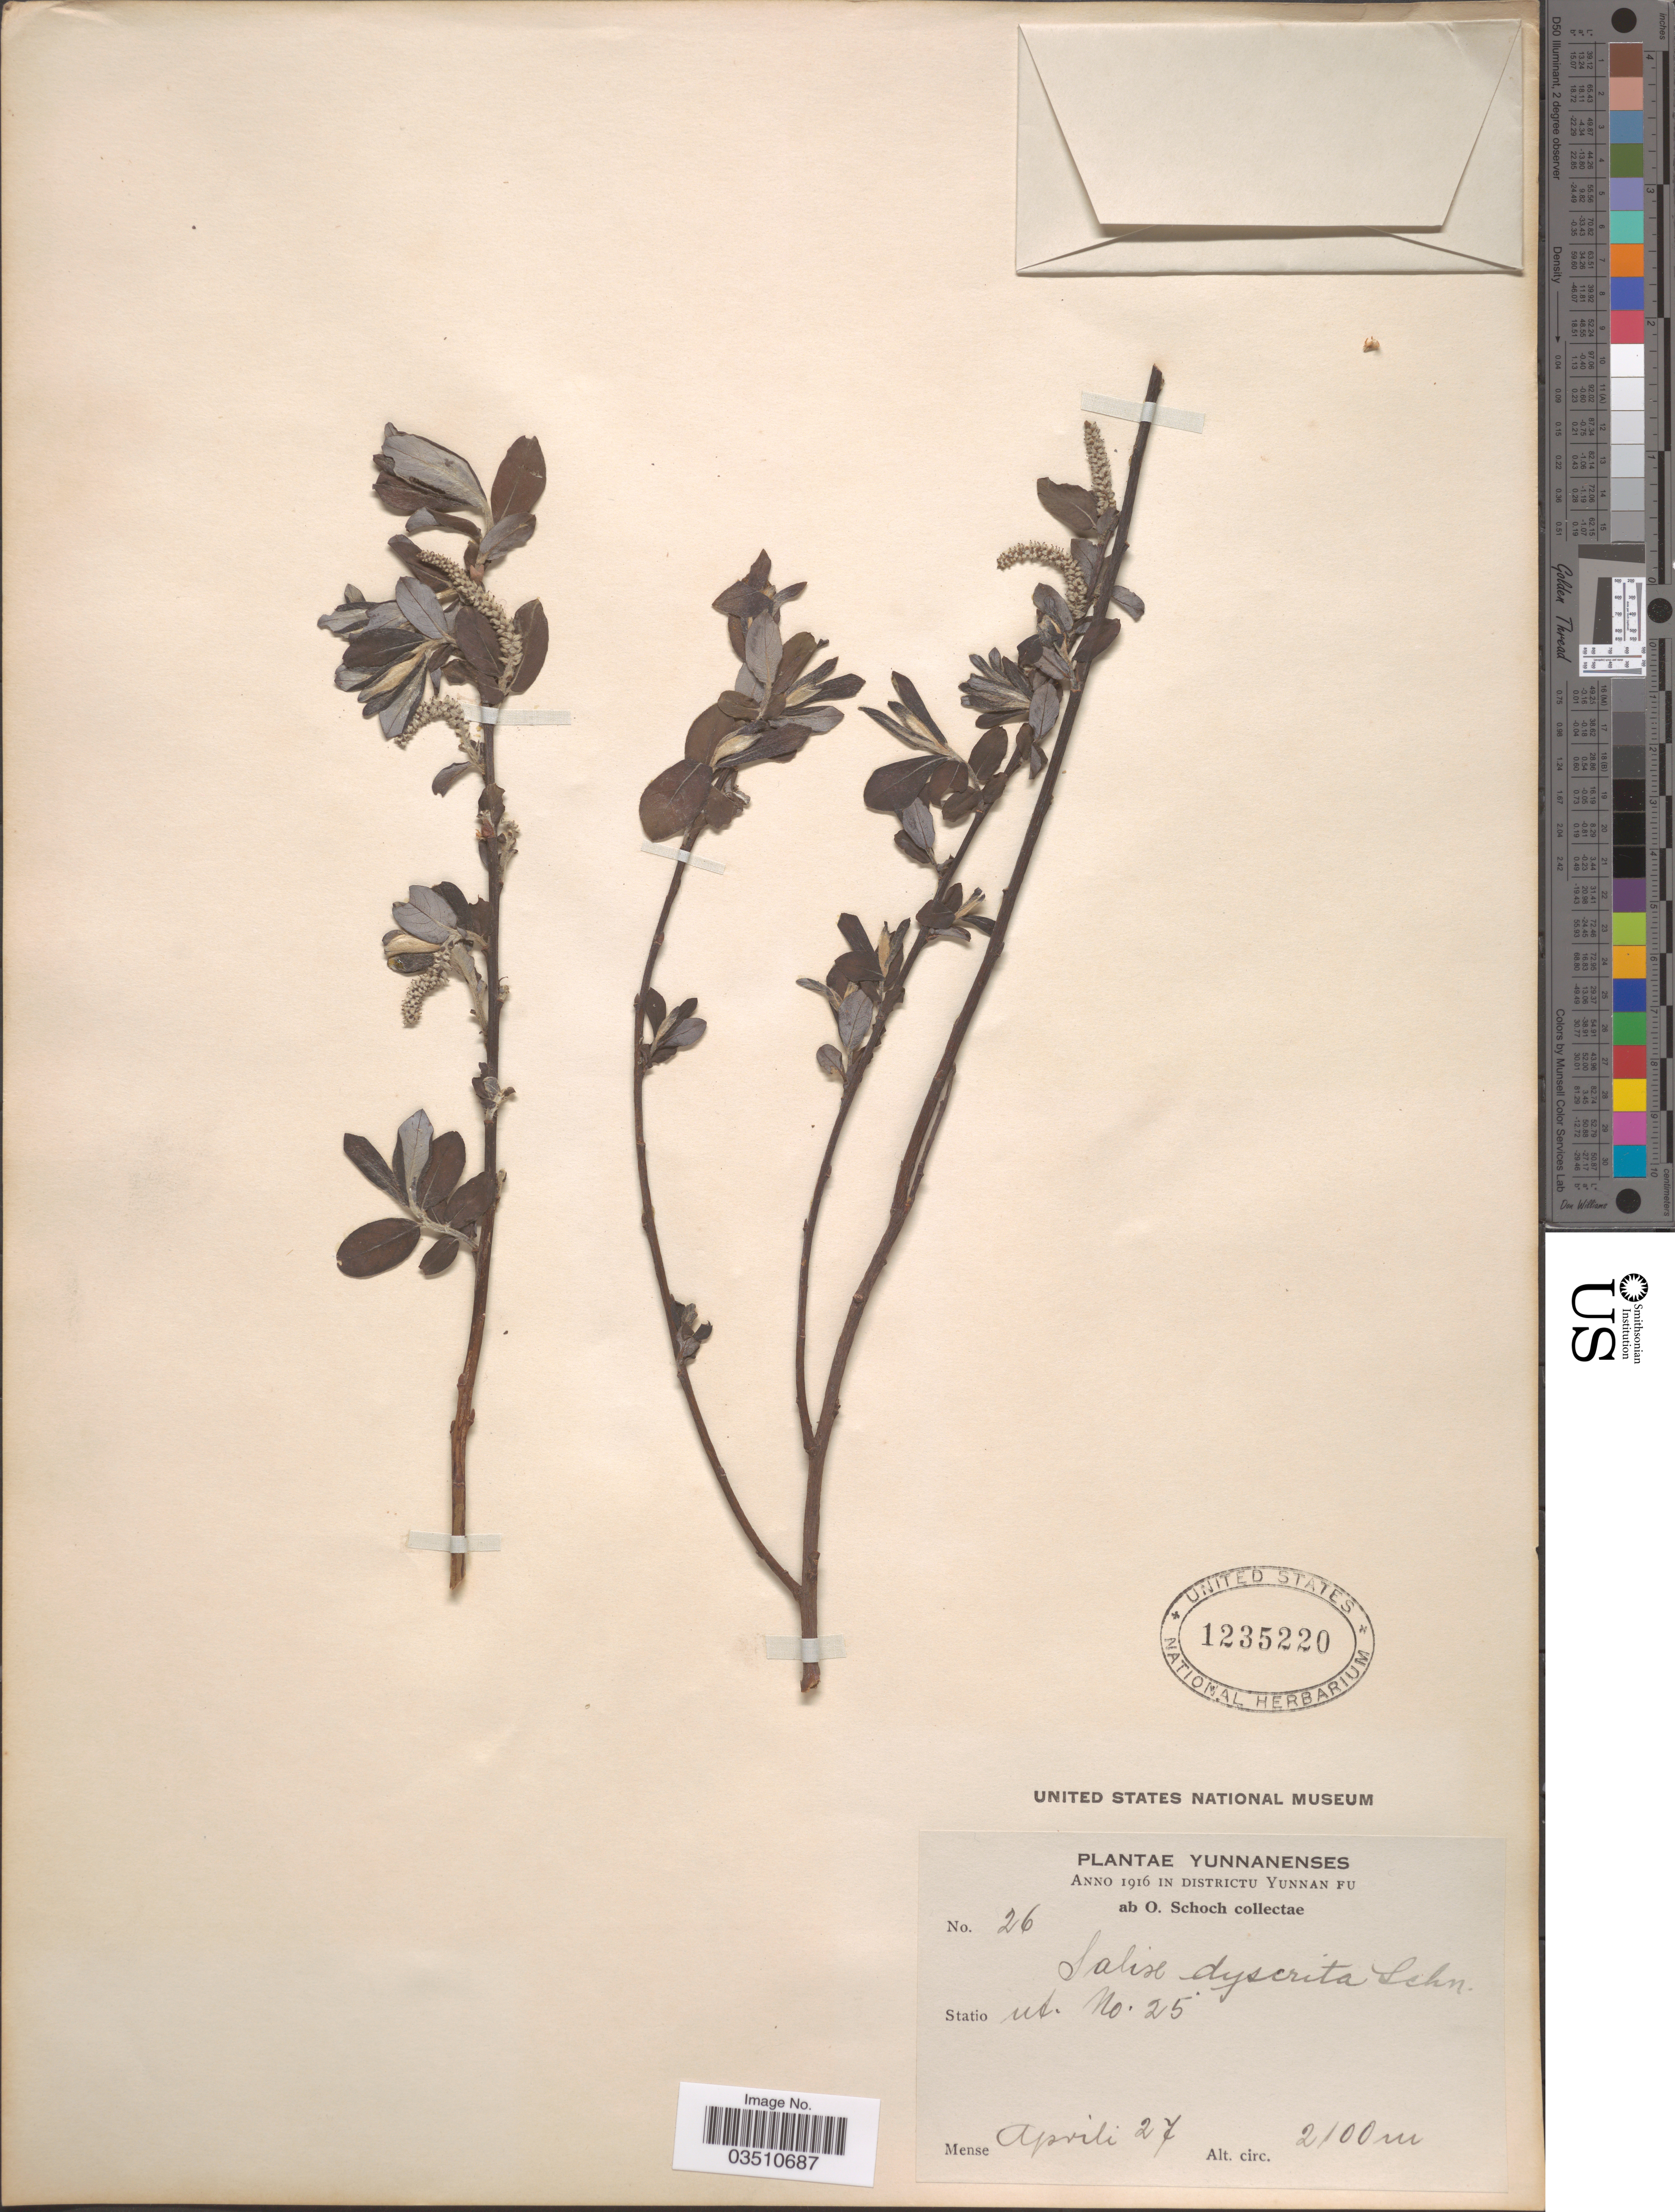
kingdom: Plantae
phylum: Tracheophyta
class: Magnoliopsida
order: Malpighiales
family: Salicaceae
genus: Salix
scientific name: Salix dyscrita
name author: C.K. Schneid. in Sarg.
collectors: O. Schoch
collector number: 26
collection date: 1916-04-27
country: China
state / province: Yunnan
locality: Districtu Yunnan Fu. Statio ut. no. 25.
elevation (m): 2100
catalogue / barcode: US 1235220